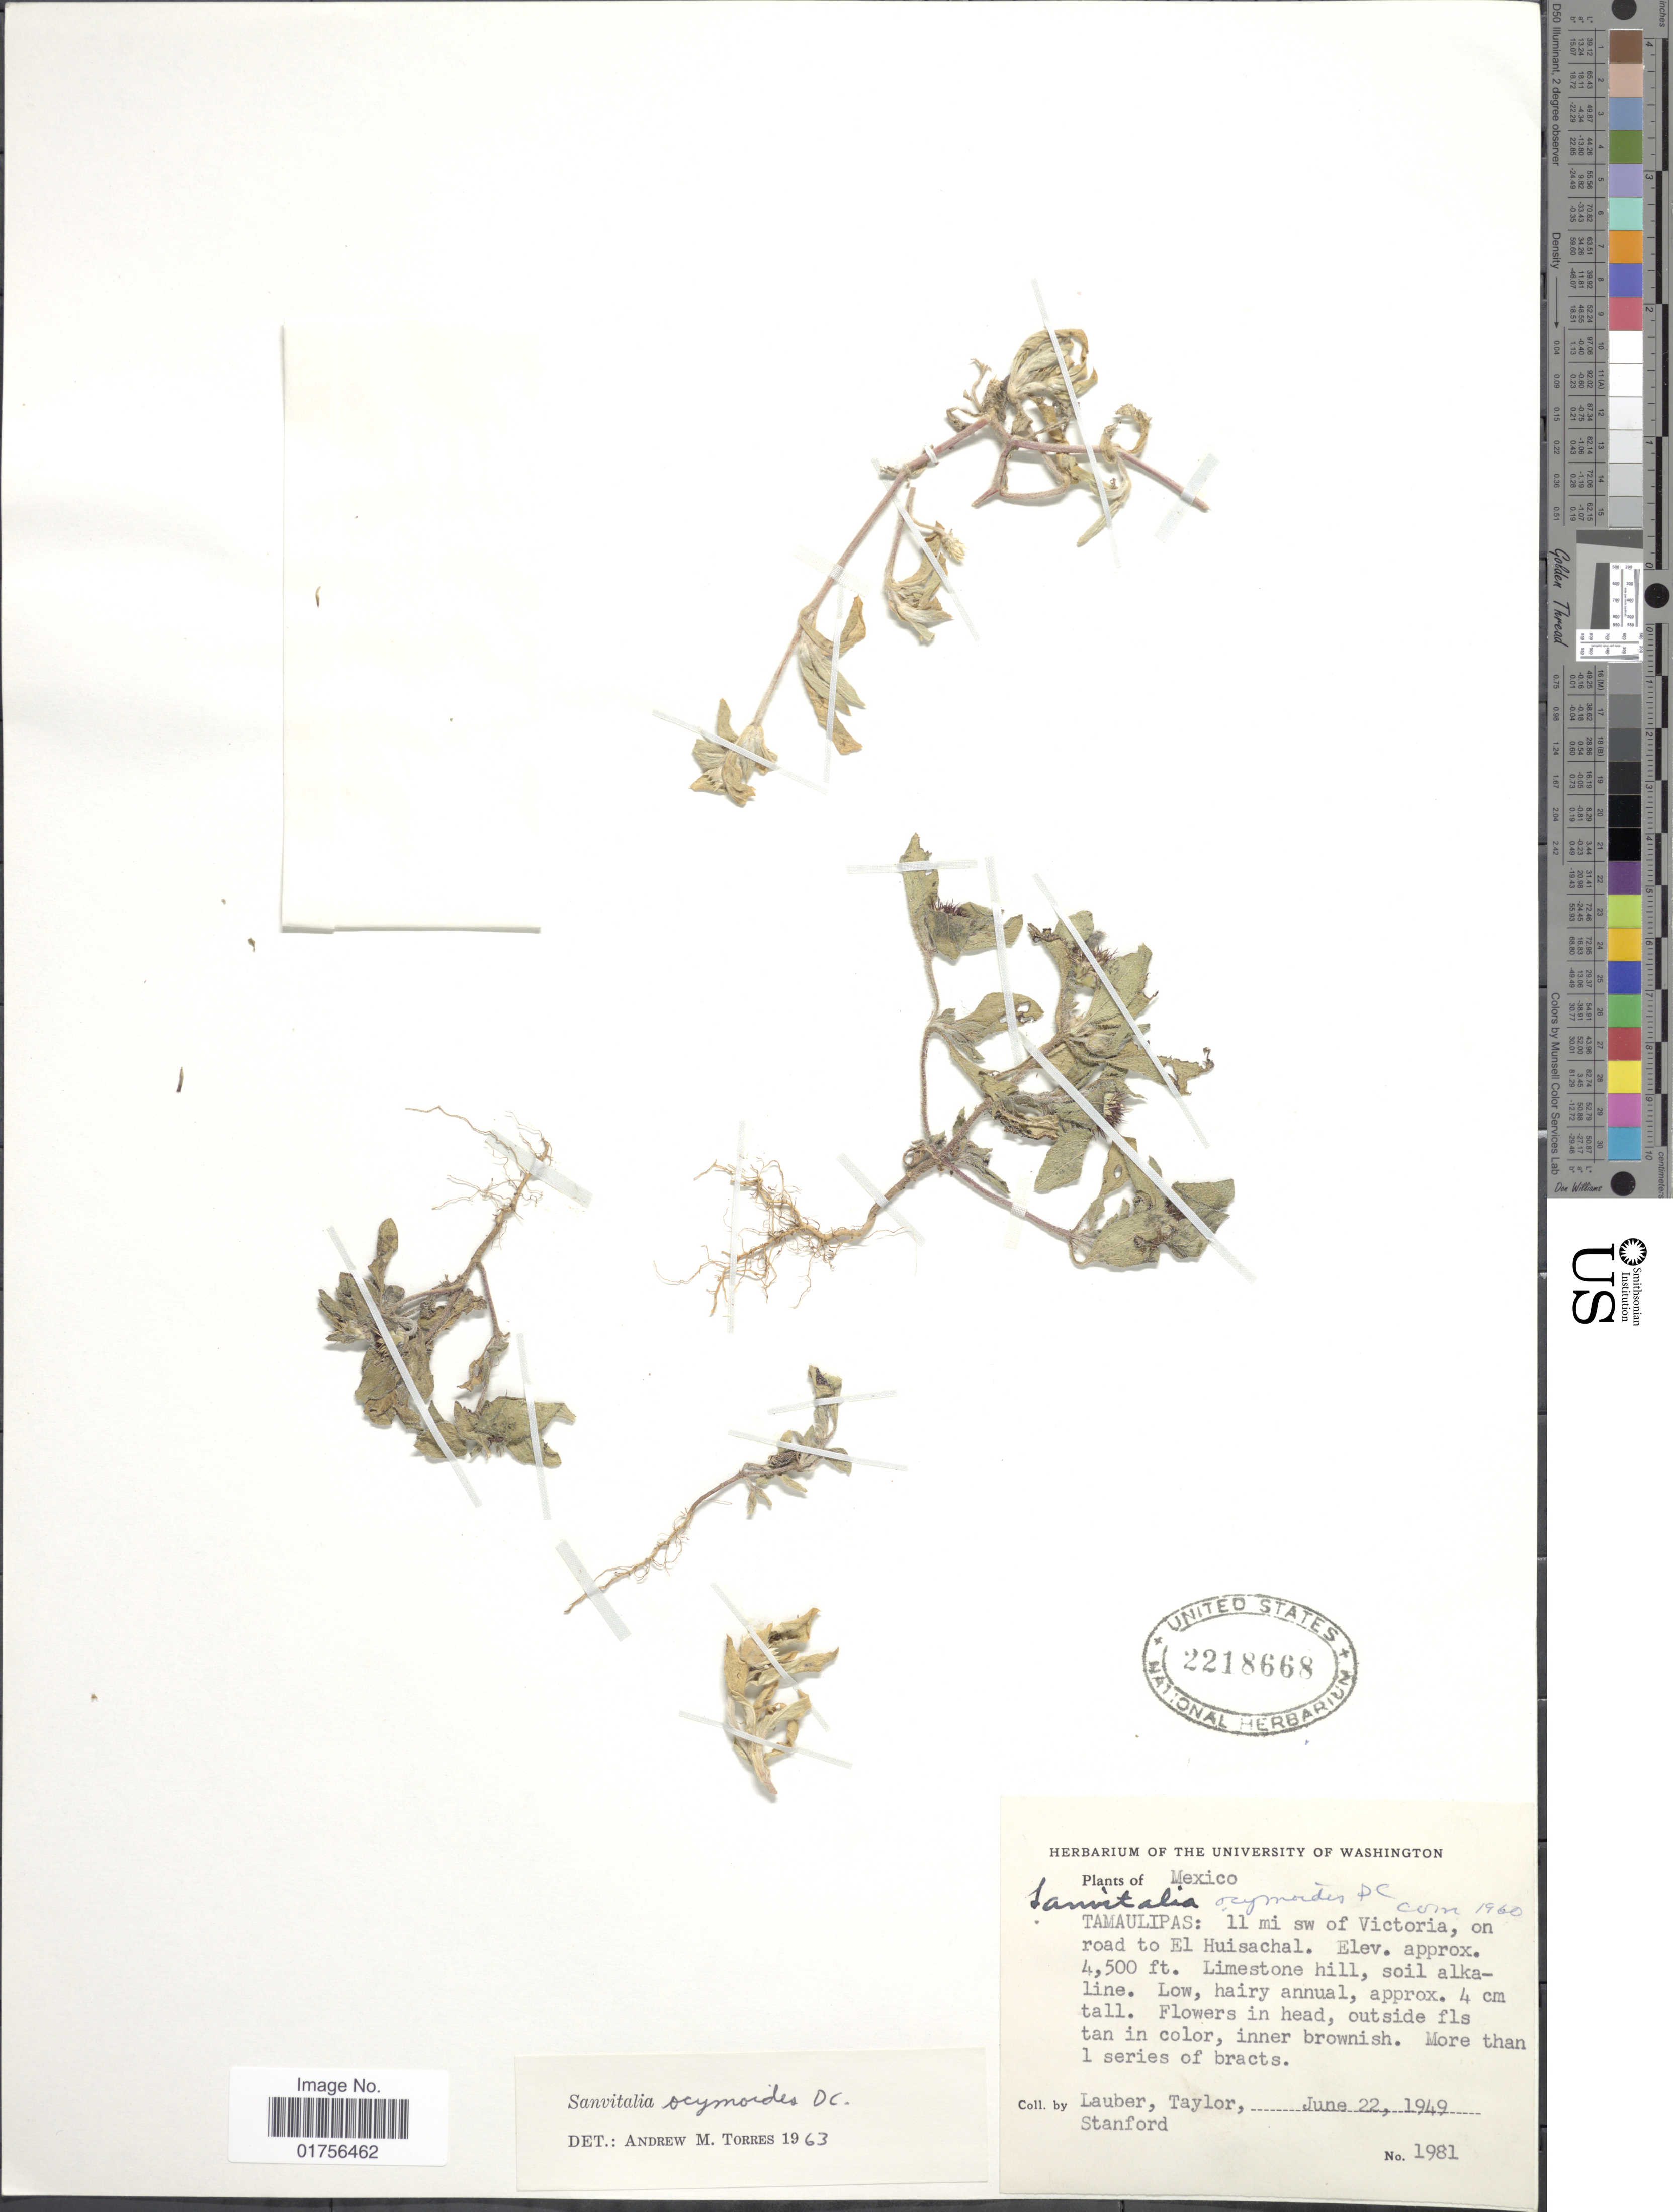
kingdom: Plantae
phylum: Tracheophyta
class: Magnoliopsida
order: Asterales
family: Asteraceae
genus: Sanvitalia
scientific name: Sanvitalia ocymoides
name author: DC.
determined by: Skibicki, Samuel V.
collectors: Lauber, --, -- Taylor & Standford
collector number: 1981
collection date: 1949-06-22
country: Mexico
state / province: Tamaulipas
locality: Tamaulipas: 11 mi sw of Victoria, on road to El Huisachal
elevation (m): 1372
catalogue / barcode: US 2218668